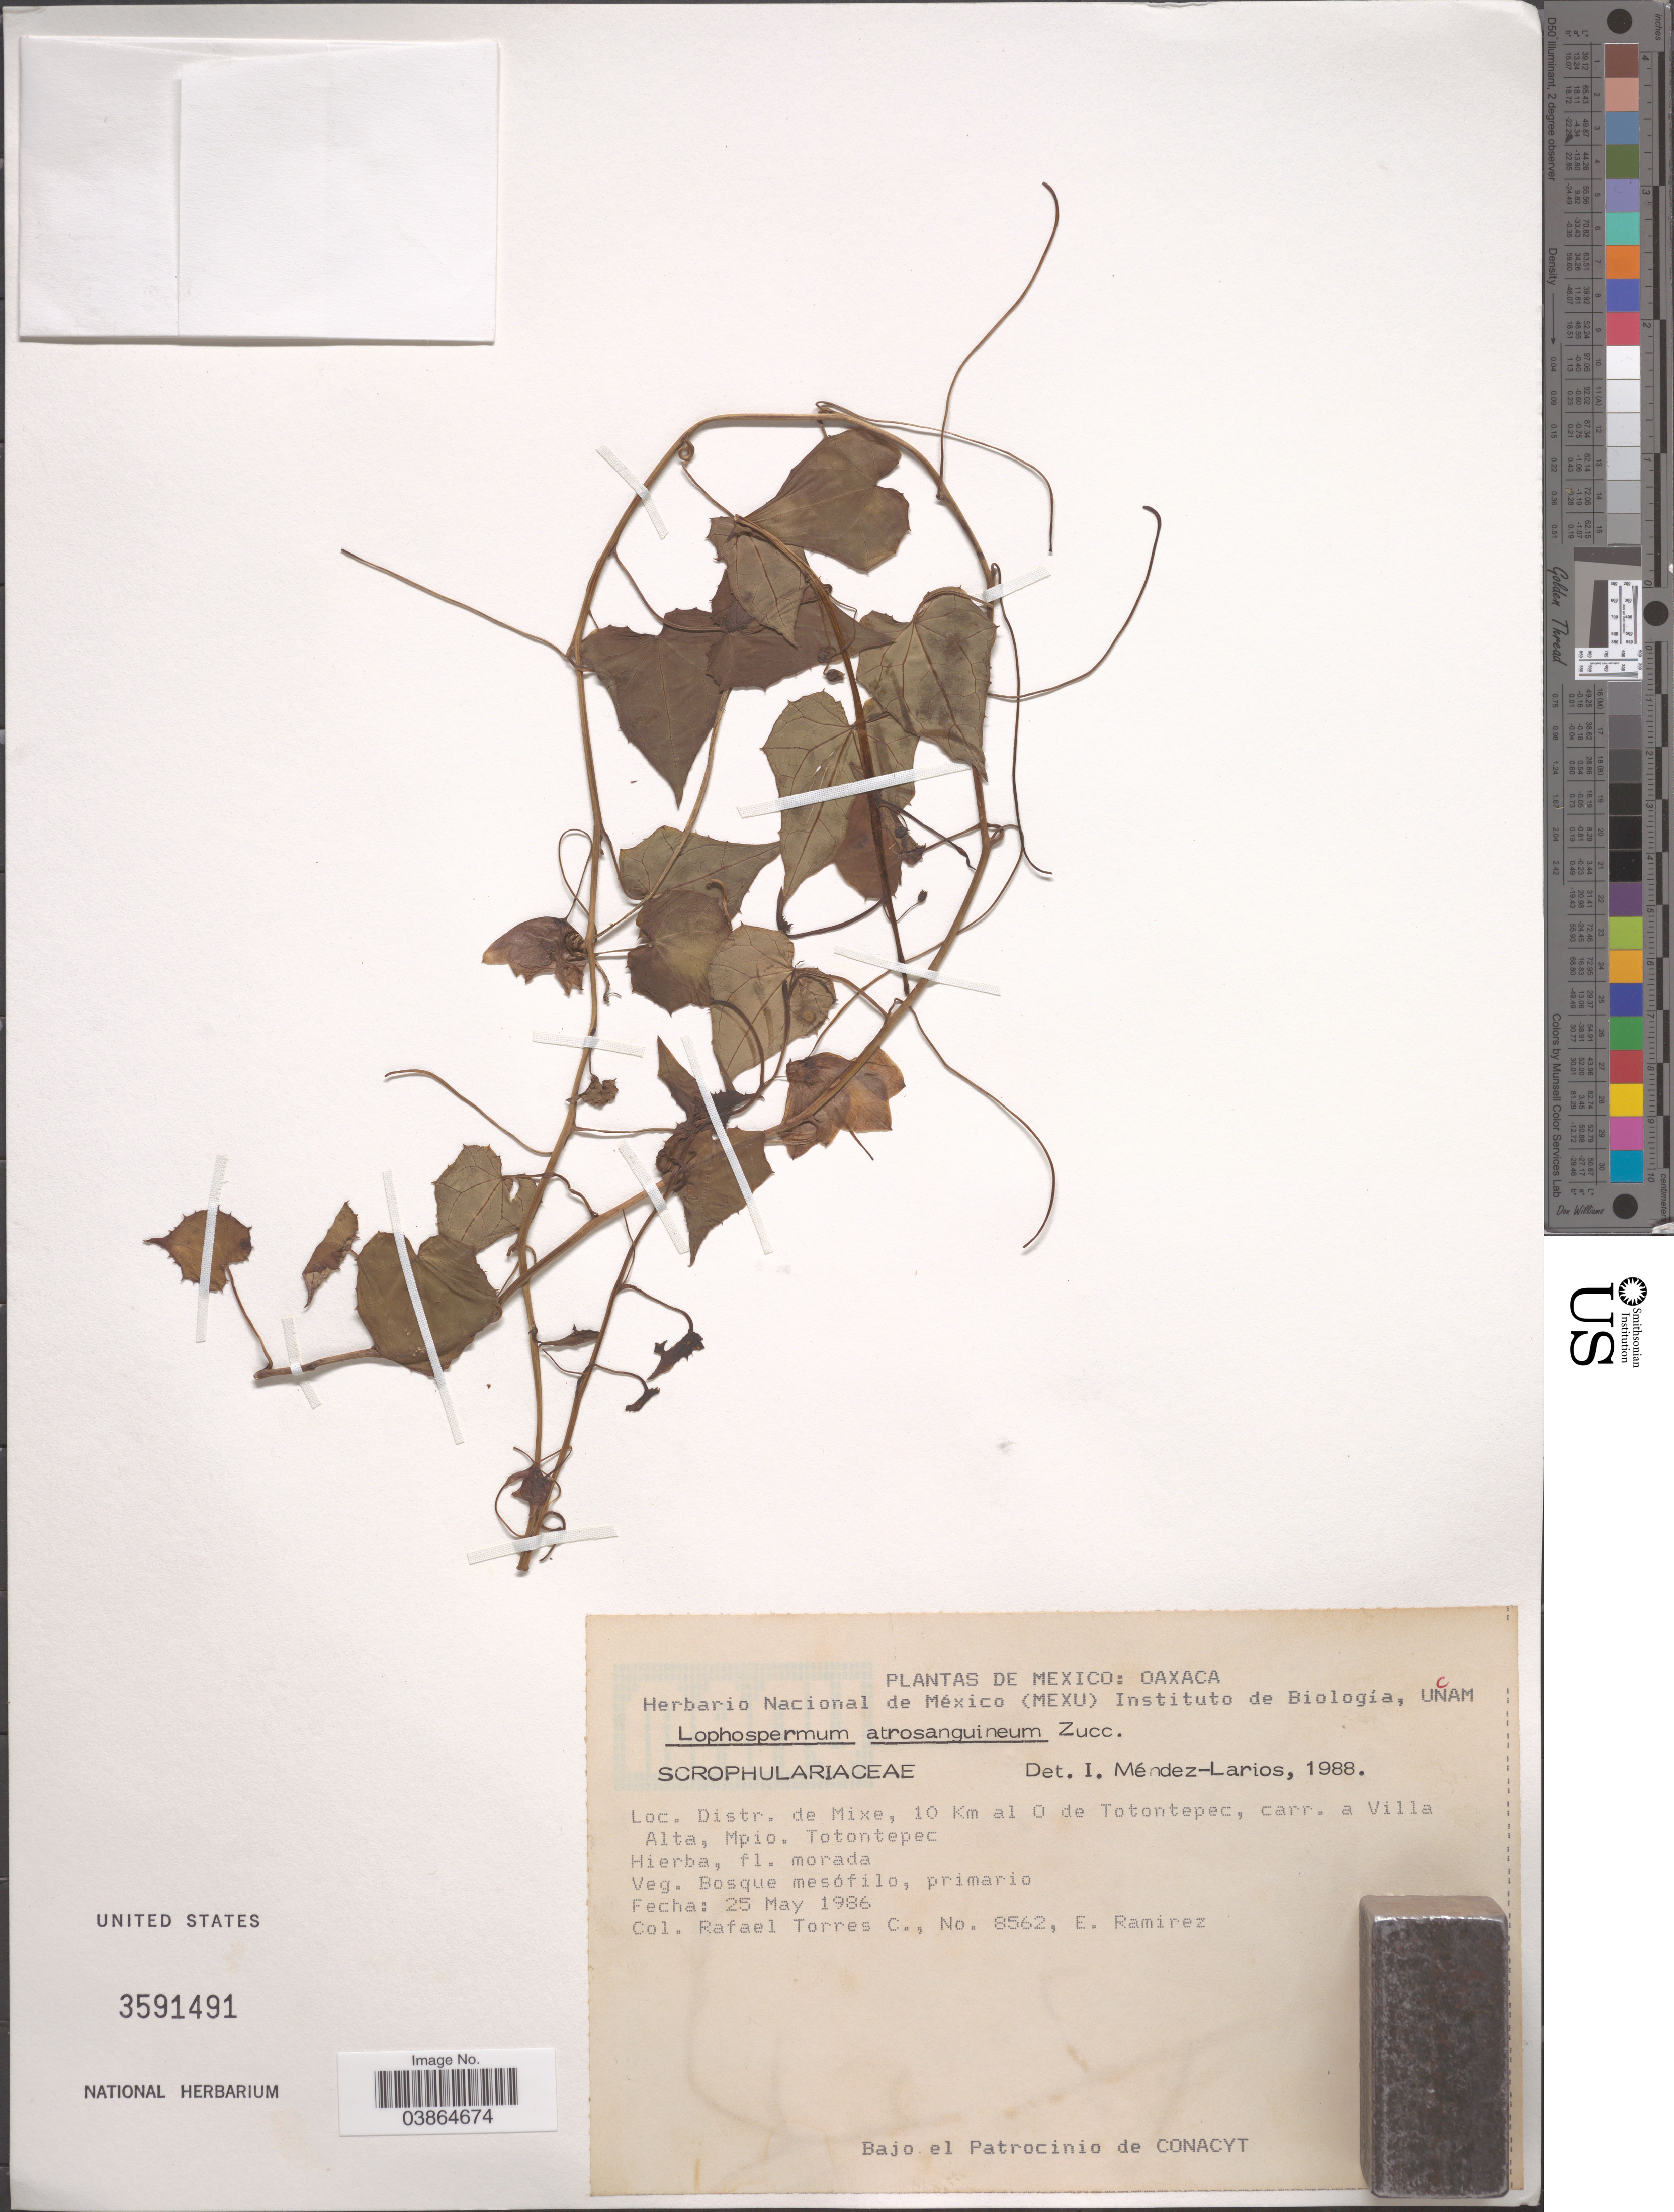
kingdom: Plantae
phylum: Tracheophyta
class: Magnoliopsida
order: Lamiales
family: Plantaginaceae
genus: Maurandya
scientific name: Maurandya atrosanguinea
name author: (Zucc.) G. Nicholson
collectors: R. Torres C. & E. Ramírez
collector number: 8562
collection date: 1986-05-25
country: Mexico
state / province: Oaxaca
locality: Distr. de Mixe, 10 Km al O de Totontepec, carr. a Villa Alta, Mpio. Totontepec.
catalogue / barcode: US 3591491